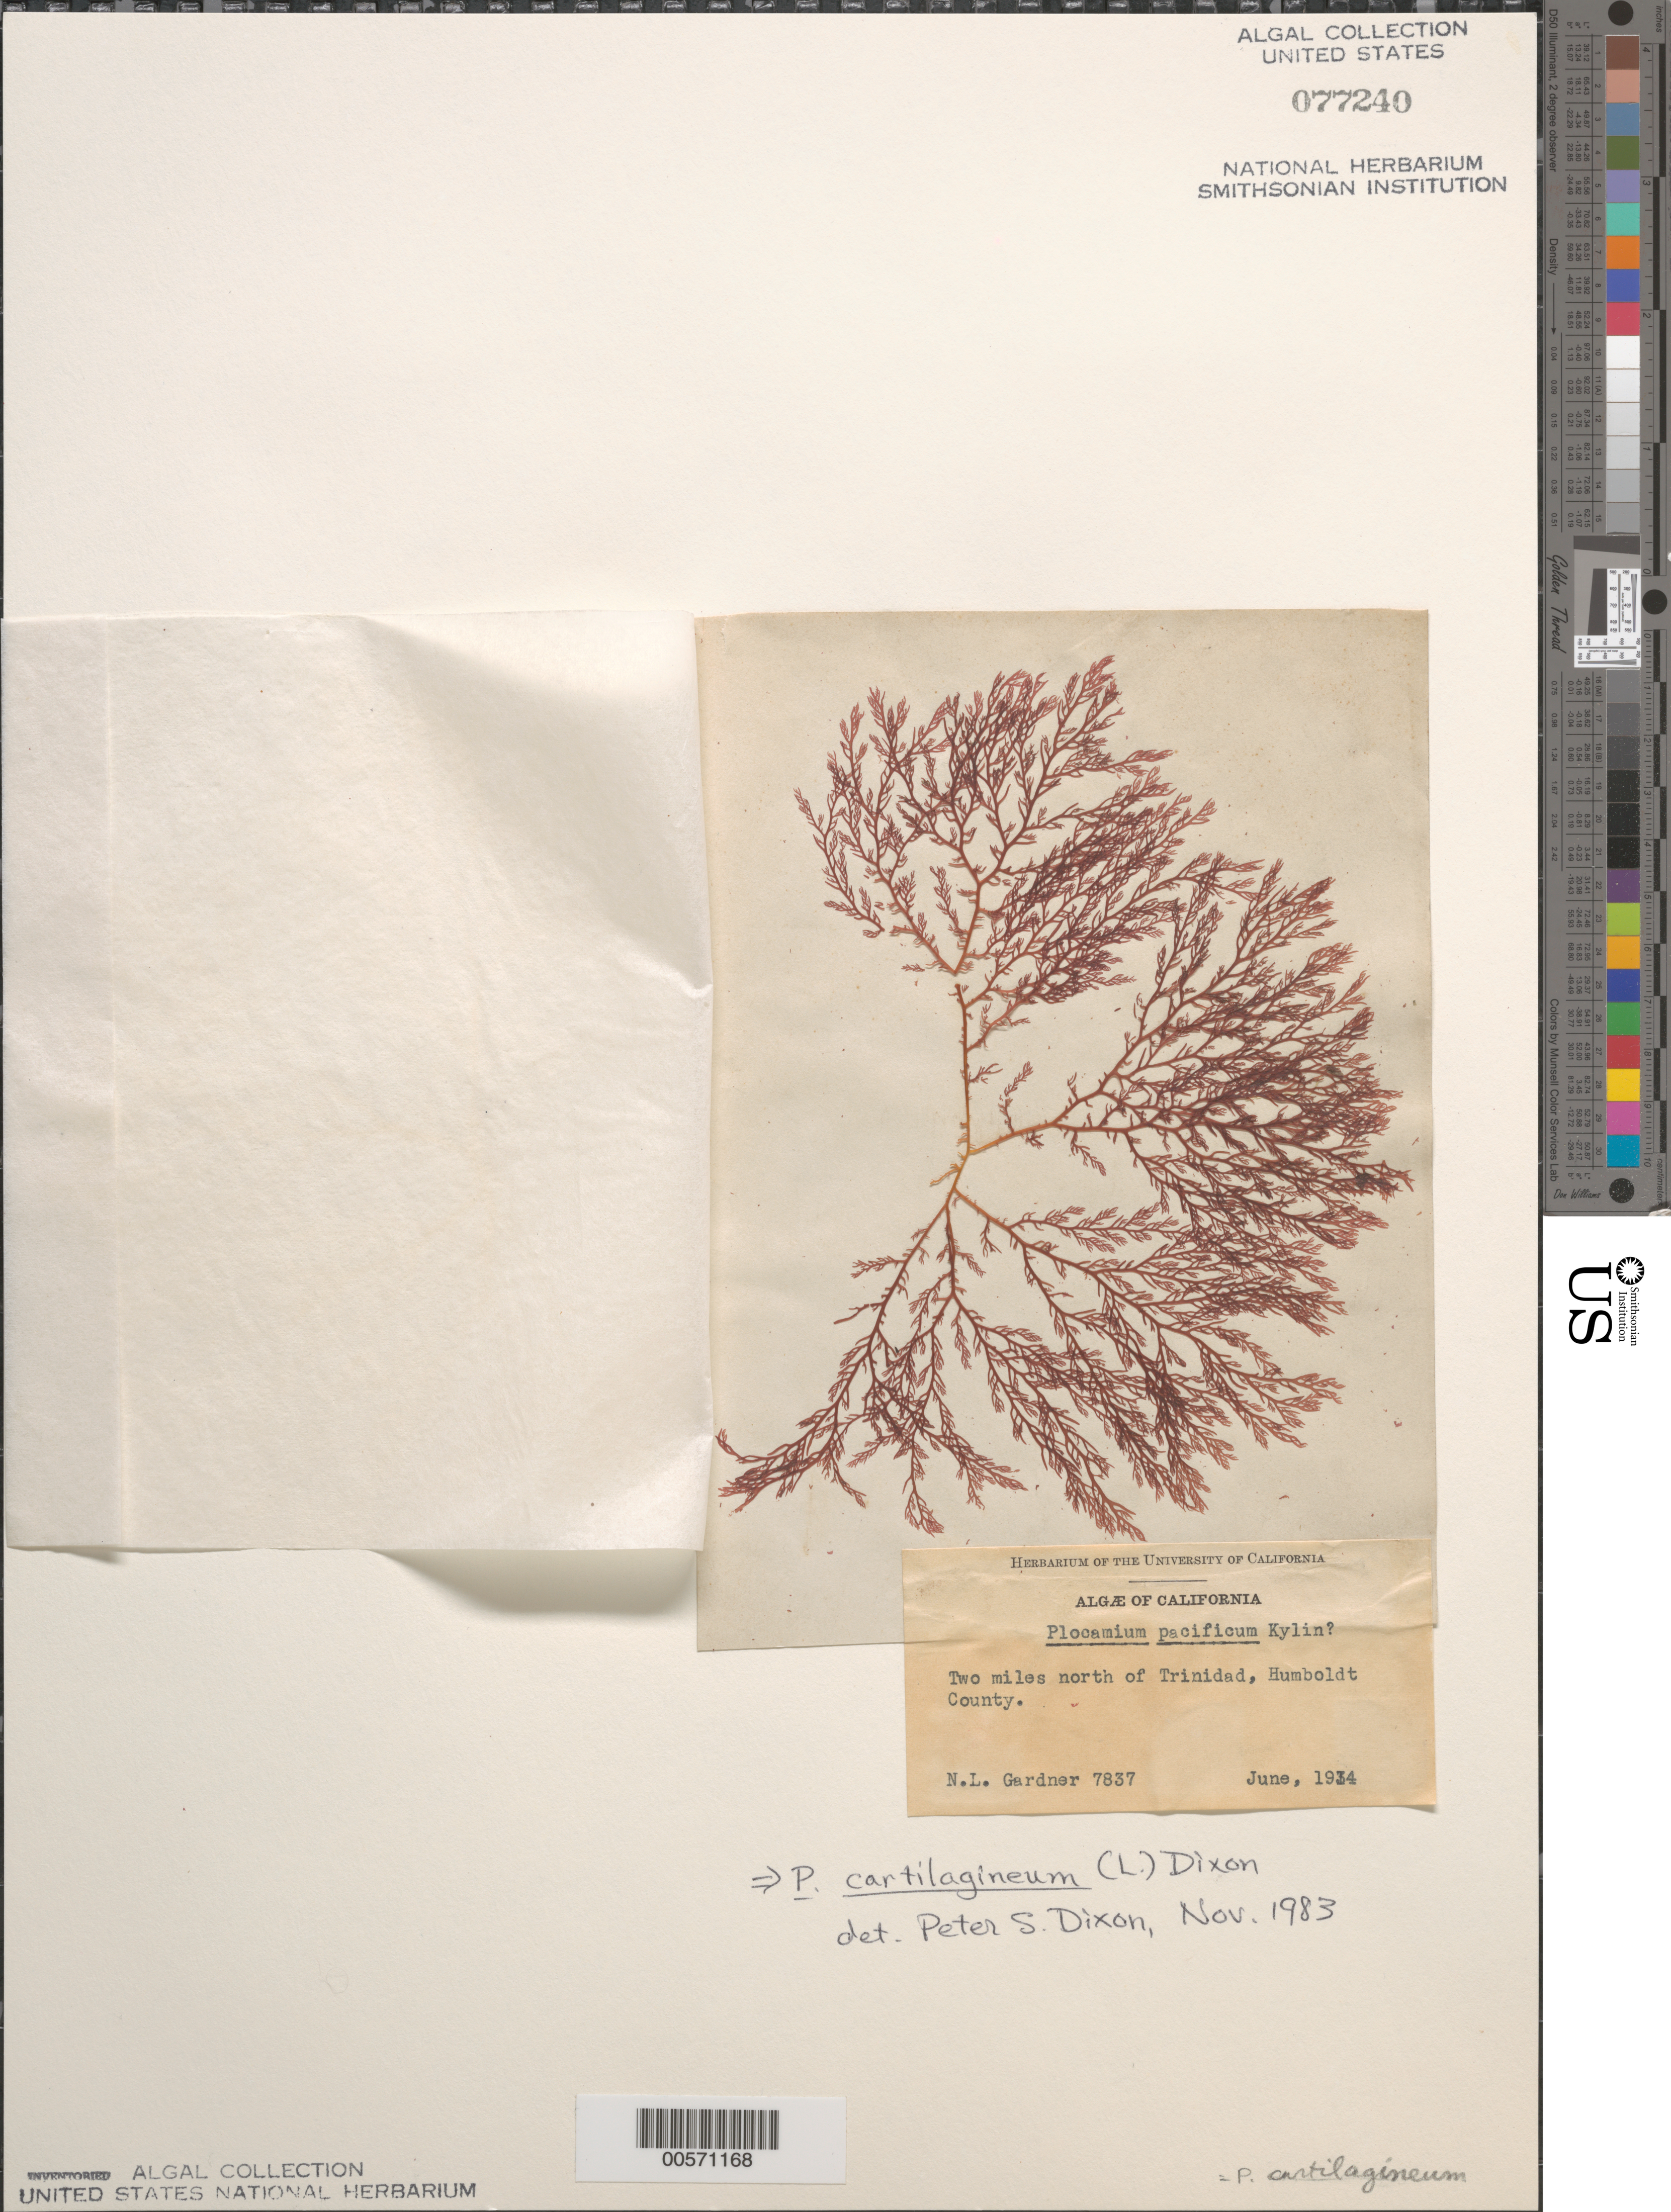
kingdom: Plantae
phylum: Rhodophyta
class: Florideophyceae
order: Plocamiales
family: Plocamiaceae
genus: Plocamium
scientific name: Plocamium cartilagineum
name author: (L.) P.S. Dixon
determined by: Dixon, P. S.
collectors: N. Gardner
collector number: NLG 7837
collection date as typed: Jun 1934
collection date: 1934-06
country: United States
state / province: California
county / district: Humboldt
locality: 2 miles north of Trinidad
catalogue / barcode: US 77240